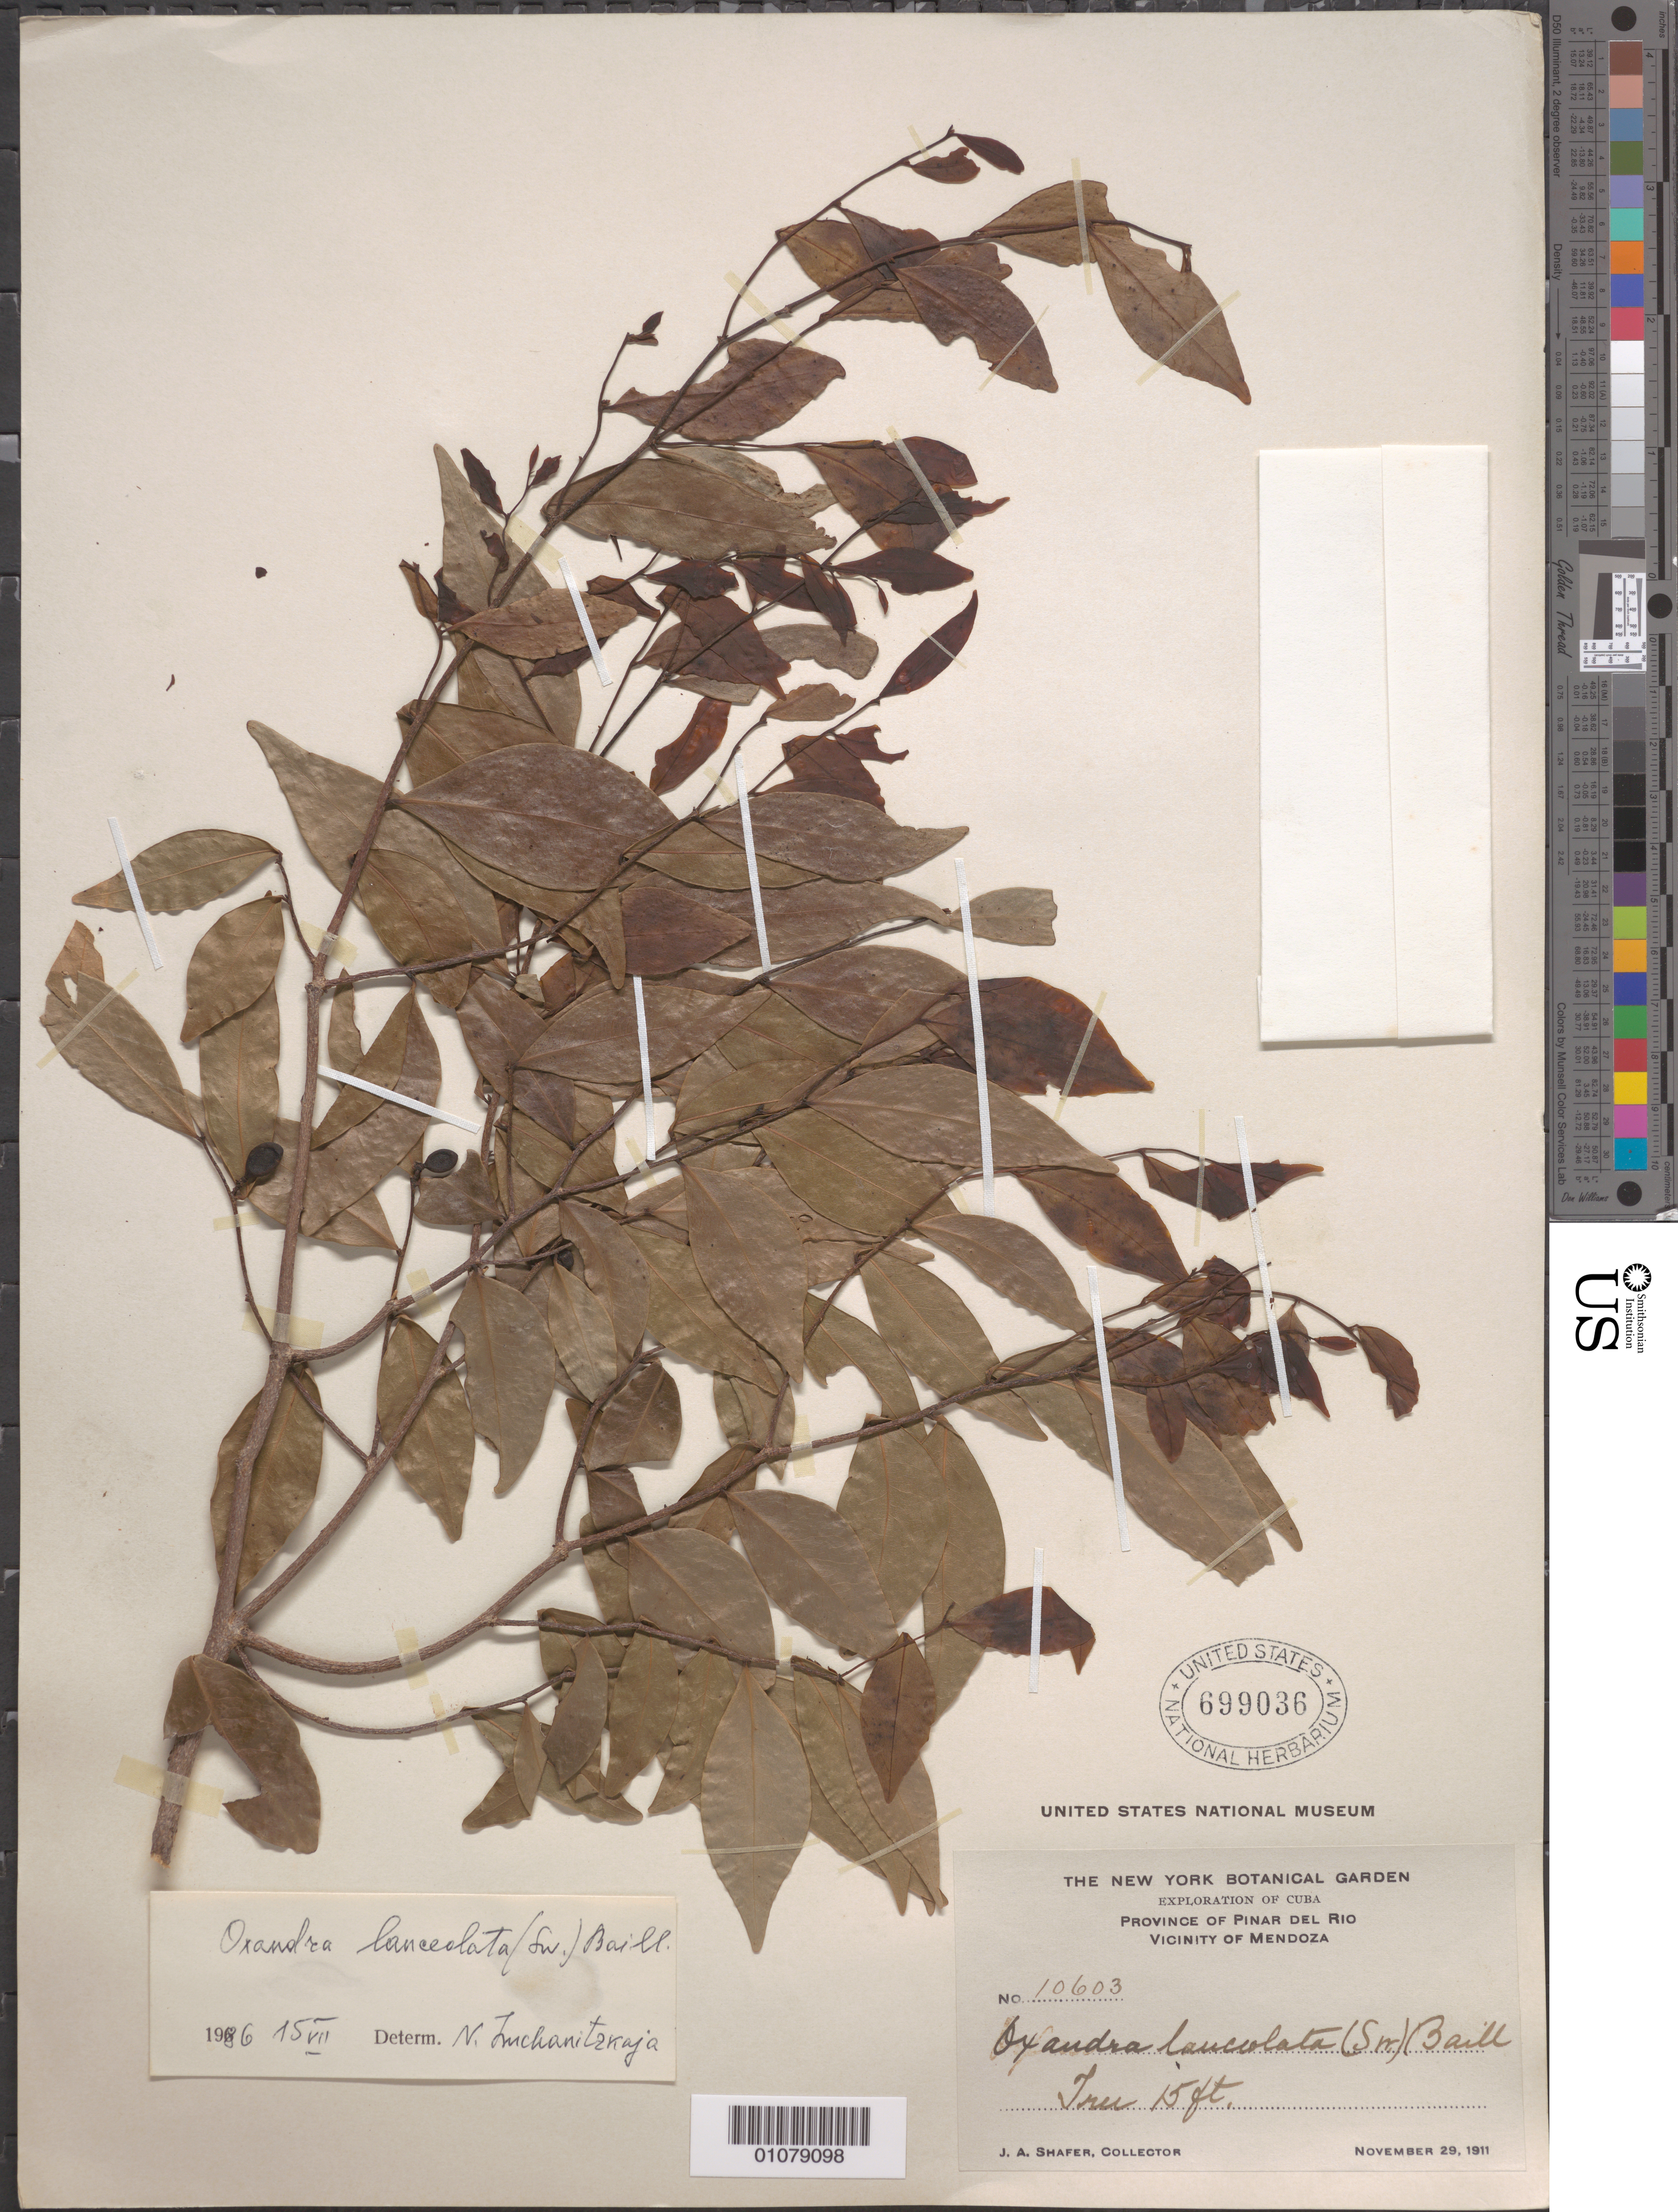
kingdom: Plantae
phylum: Tracheophyta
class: Magnoliopsida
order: Magnoliales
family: Annonaceae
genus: Oxandra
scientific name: Oxandra lanceolata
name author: (Sw.) Baill.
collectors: J. A. Shafer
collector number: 10603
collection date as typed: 29 Nov 1911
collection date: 1911-11-29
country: Cuba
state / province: Pinar del Rio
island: Cuba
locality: Province of Pinar Del Rio, Vicinity of Mendoza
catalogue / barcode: US 699036